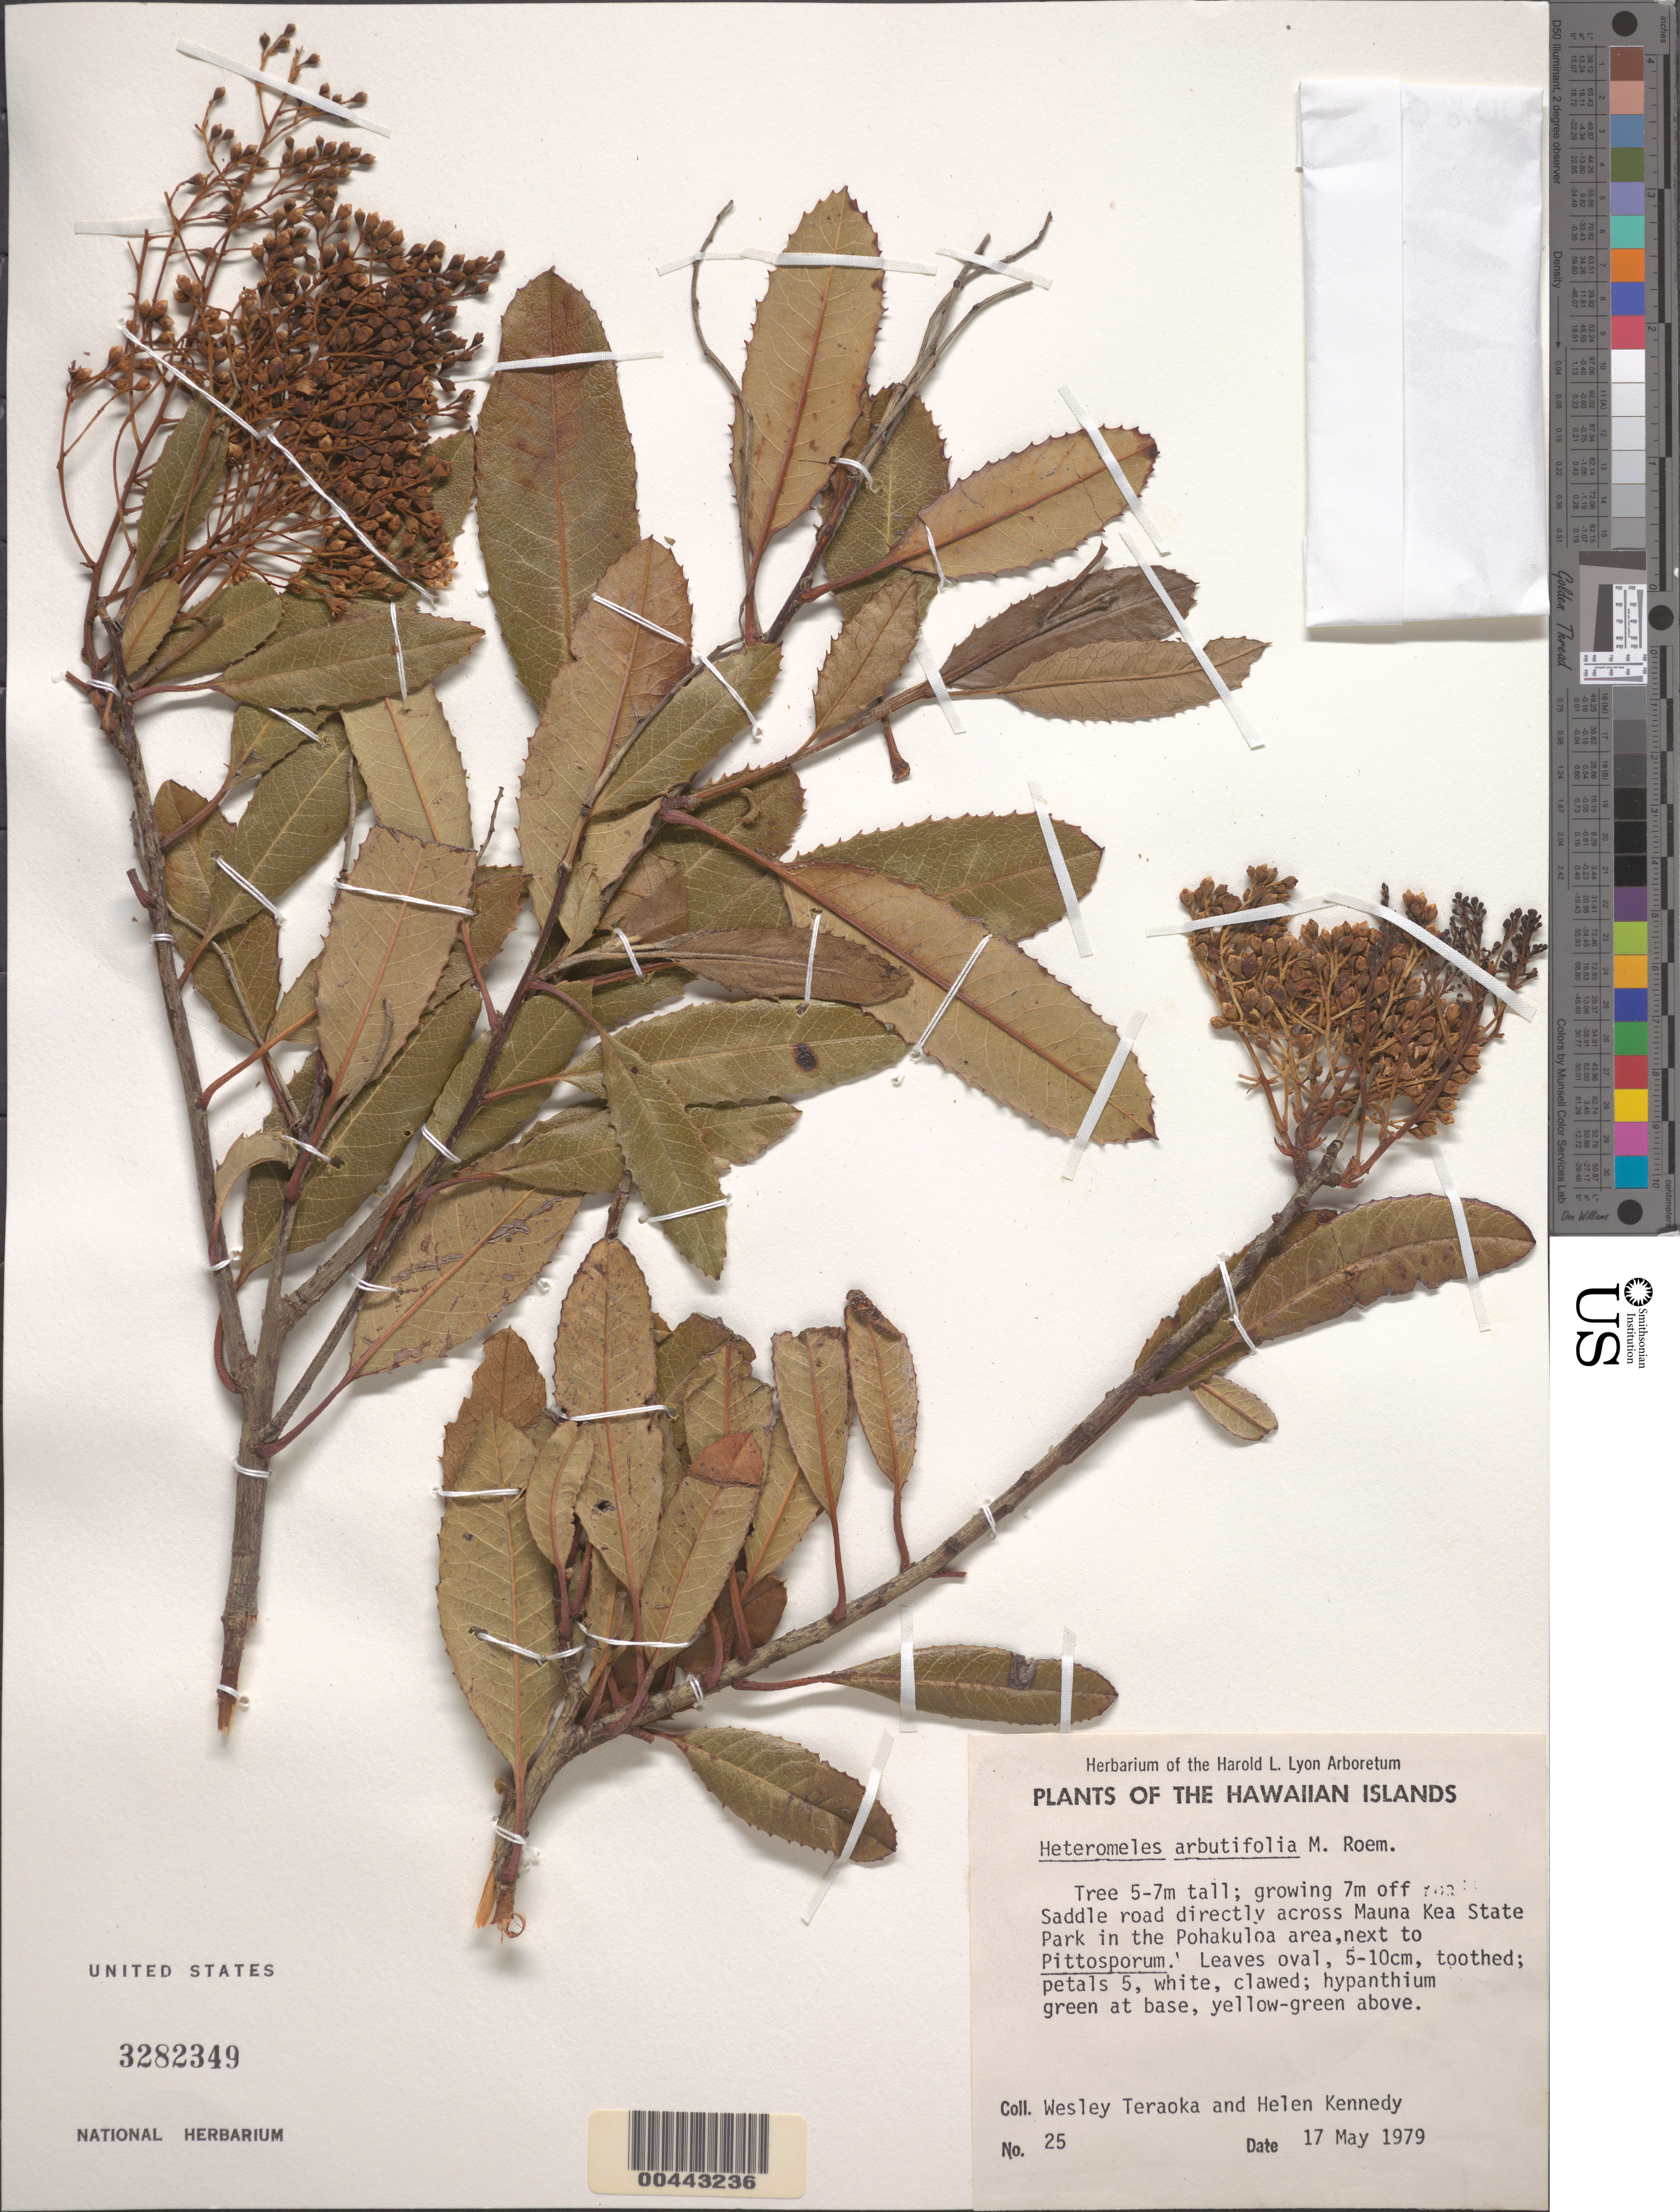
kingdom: Plantae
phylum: Tracheophyta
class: Magnoliopsida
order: Rosales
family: Rosaceae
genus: Heteromeles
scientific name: Heteromeles arbutifolia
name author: (Lindl.) Roemer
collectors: W. Teraoka & H. Kennedy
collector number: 25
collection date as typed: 17 May 1979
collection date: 1979-05-17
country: United States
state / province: Hawaii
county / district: Hawaii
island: Hawaii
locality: Saddle Road directly across Mauna Kea State Park in the Pohakuloa area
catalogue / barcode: US 3282349